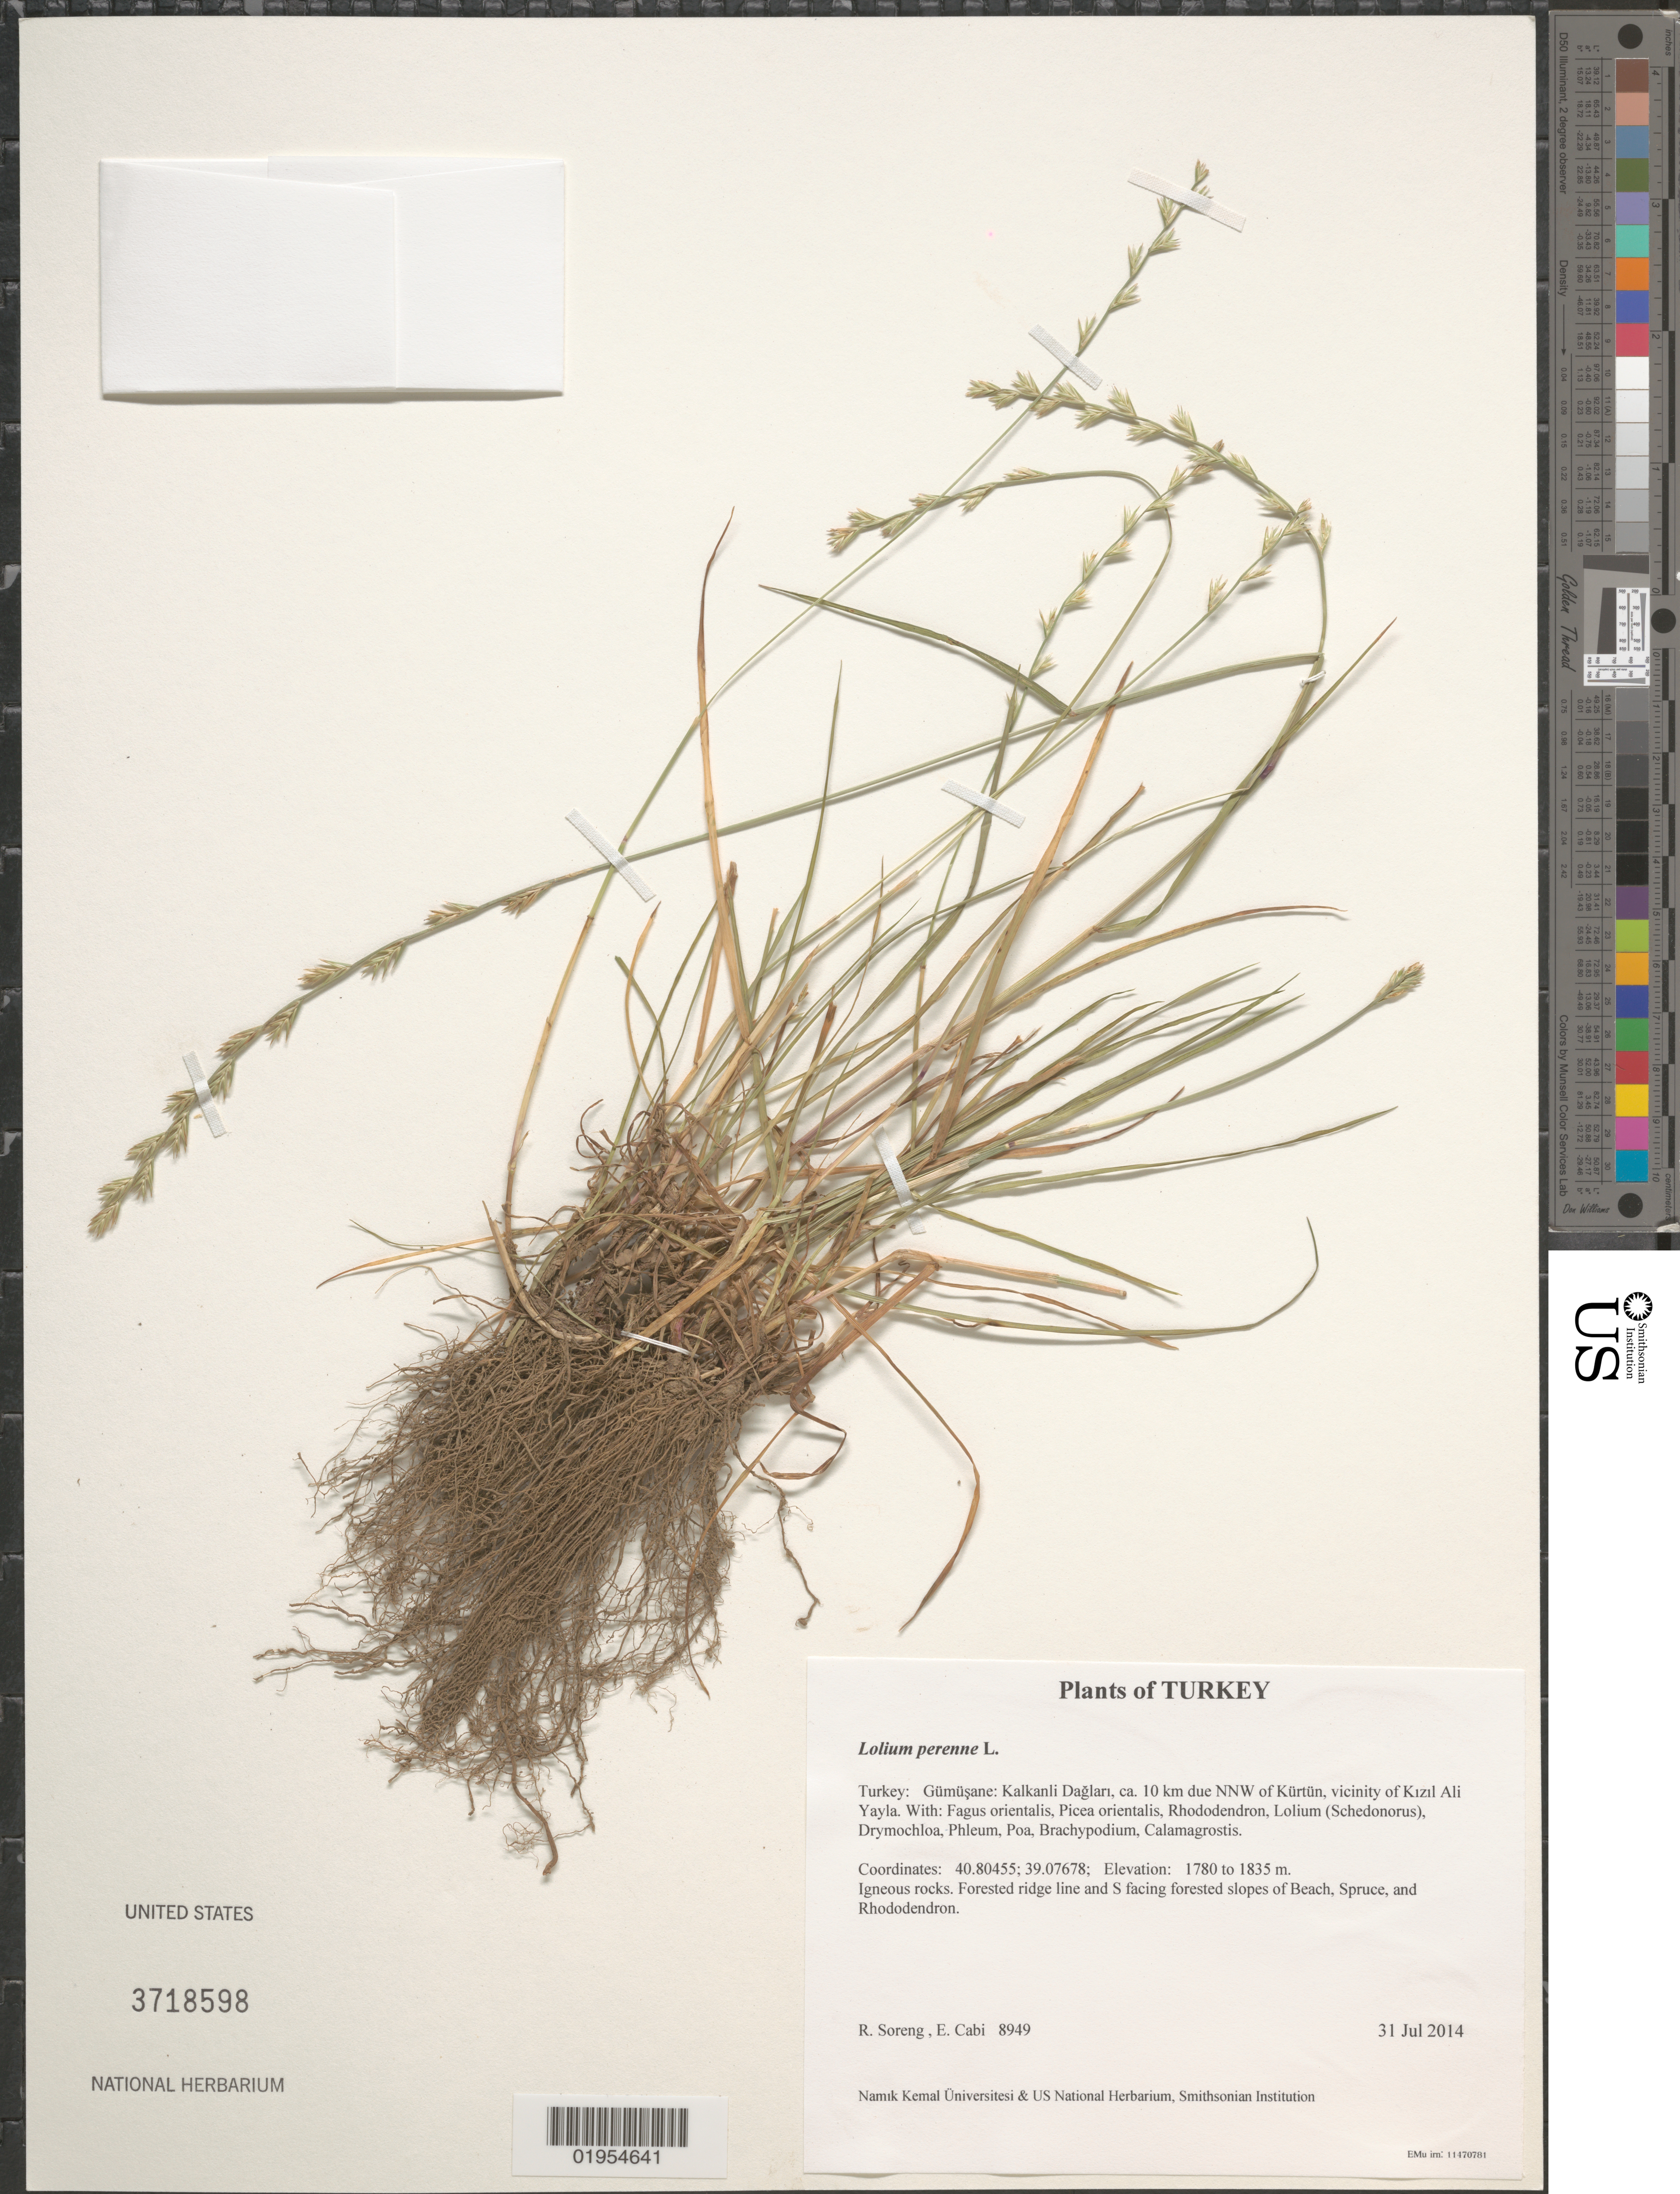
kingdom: Plantae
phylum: Tracheophyta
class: Liliopsida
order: Poales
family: Poaceae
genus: Lolium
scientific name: Lolium perenne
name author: L.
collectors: R. J. Soreng & E. Cabi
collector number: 8949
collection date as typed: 31 Jul 2014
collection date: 2014-07-31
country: Turkey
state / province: Gumushane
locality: Kalkanli Daglari, ca. 10 km due NNW of Kürtün, vicinity of Kizil Ali Yayla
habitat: Igneous rocks. Forested ridge line and S facing forested slopes of Beach, Spruce, and Rhododendron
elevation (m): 1780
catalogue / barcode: US 3718598